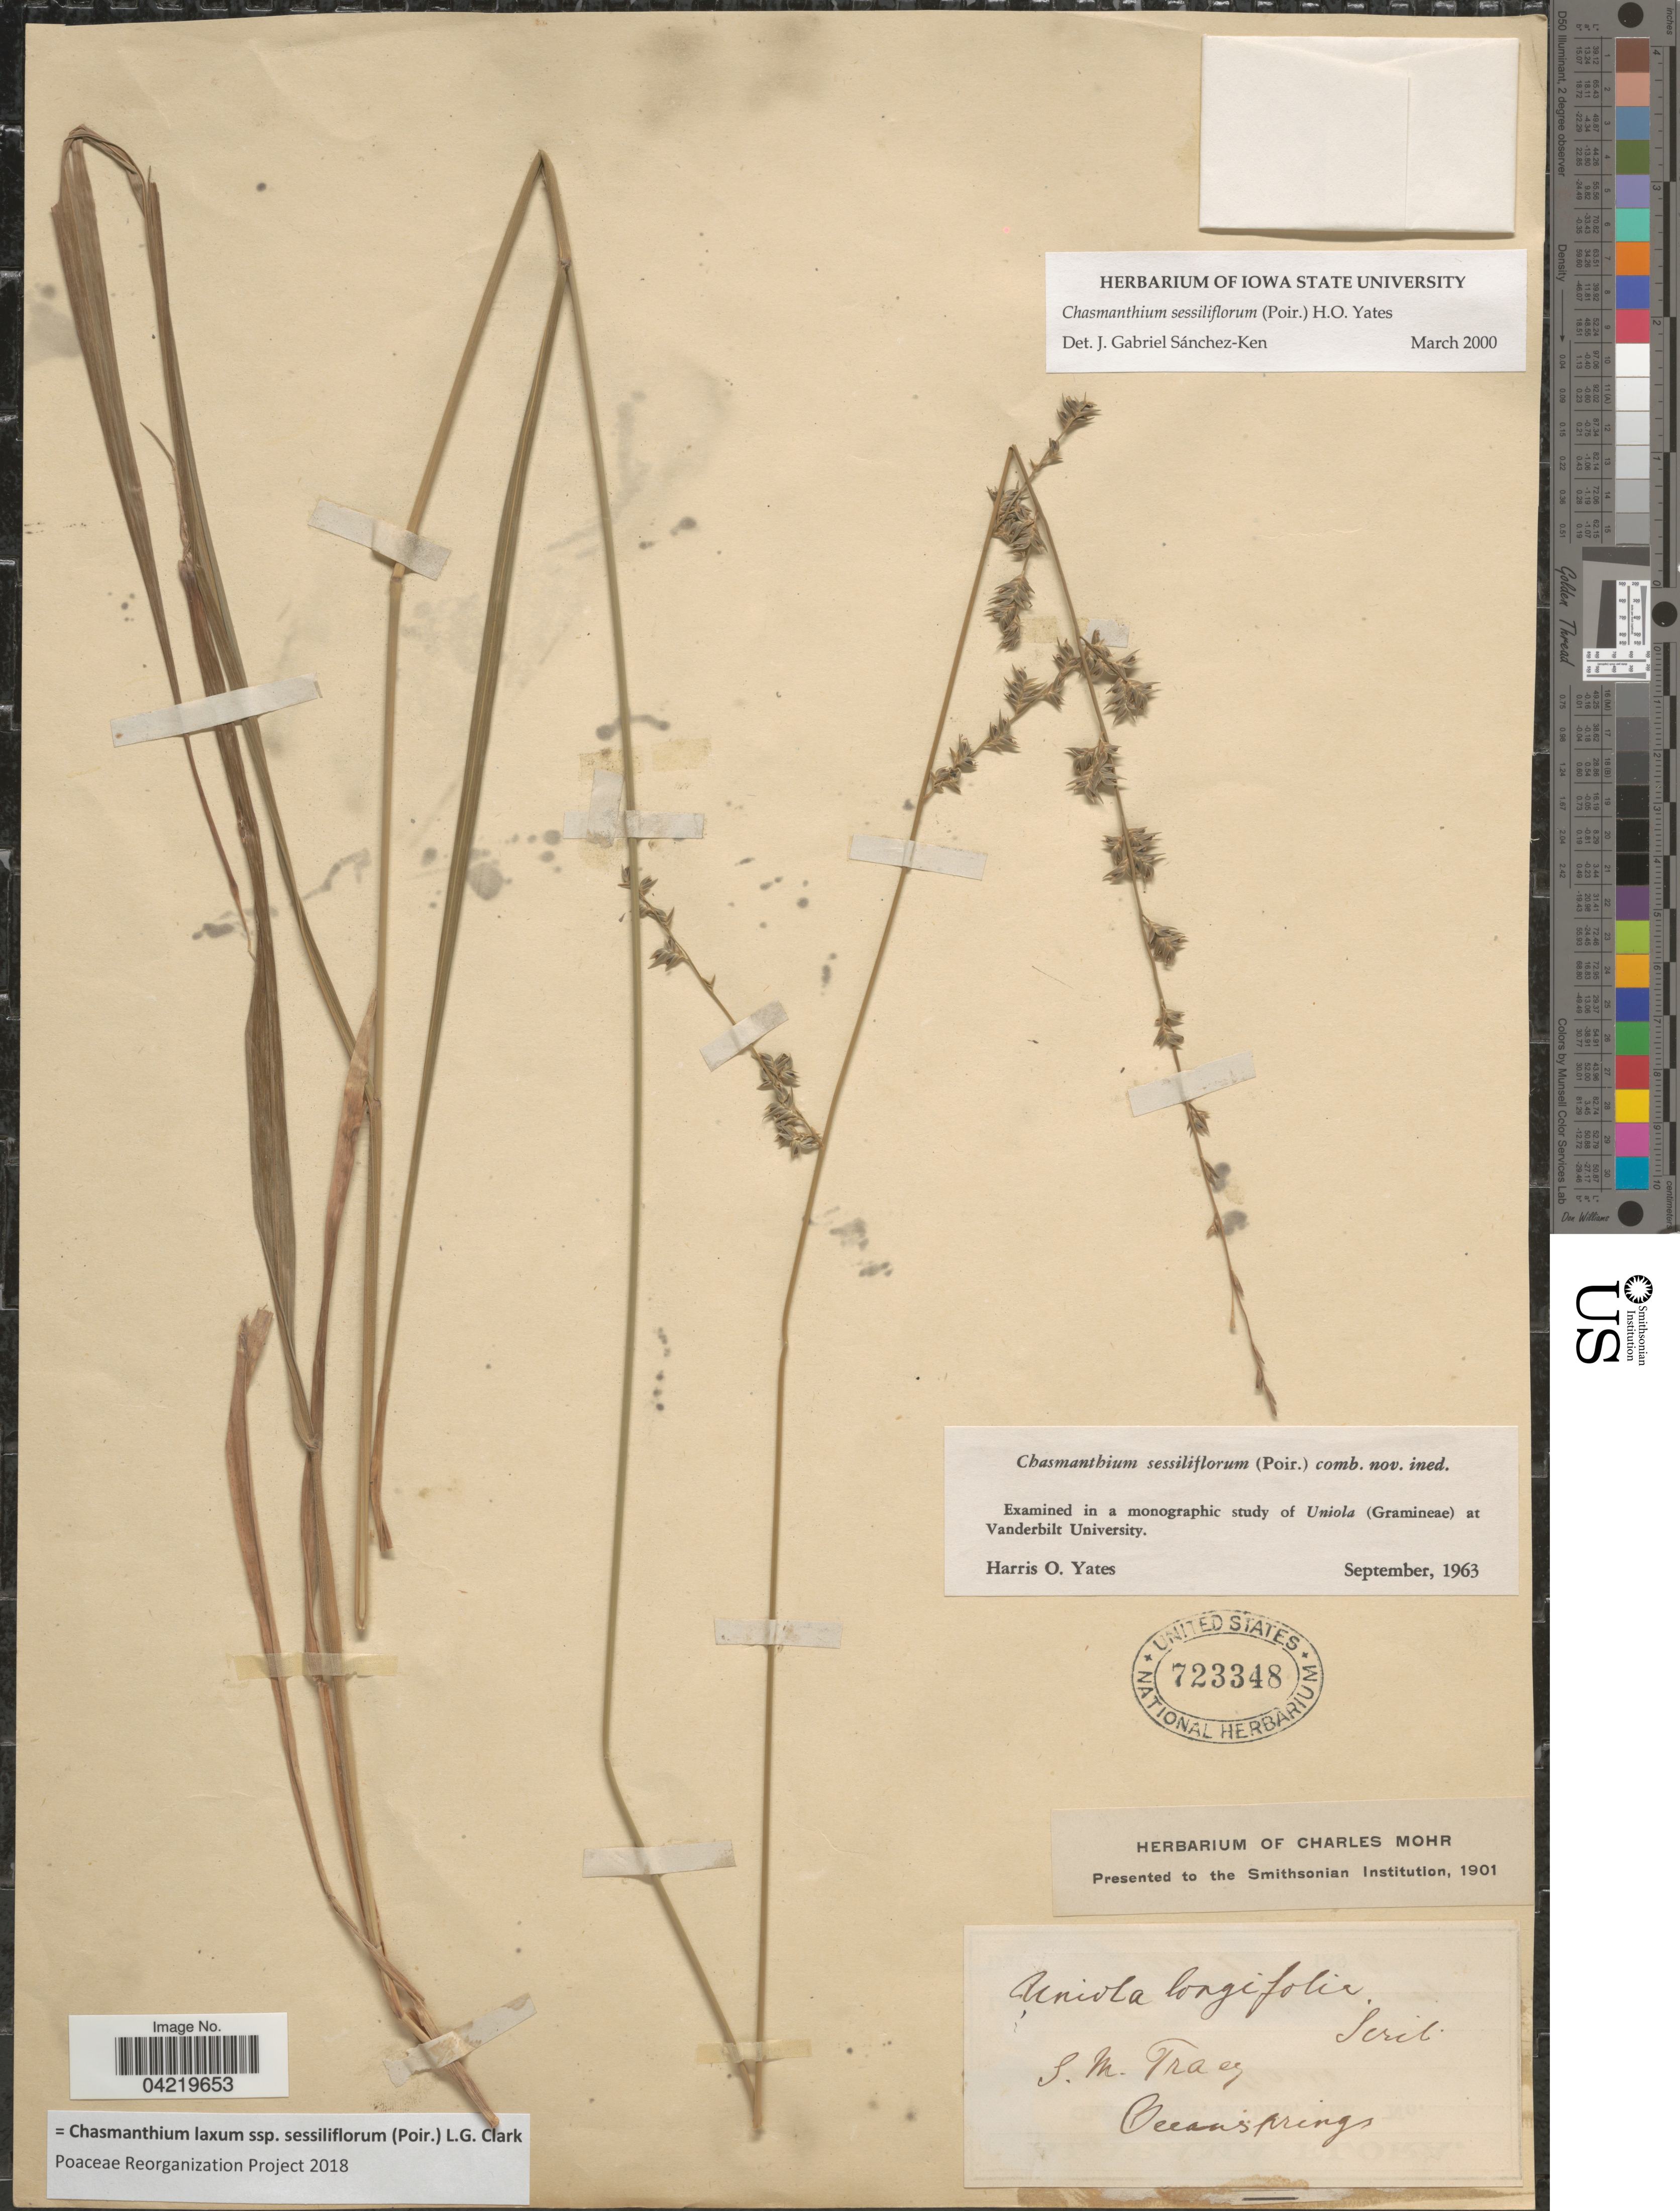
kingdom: Plantae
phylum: Tracheophyta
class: Liliopsida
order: Poales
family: Poaceae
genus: Chasmanthium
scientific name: Chasmanthium laxum subsp. sessiliflorum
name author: (L.) H.O. Yates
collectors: S. M. Tracy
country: United States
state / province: Alabama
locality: Oceansprings.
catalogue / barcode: US 723348